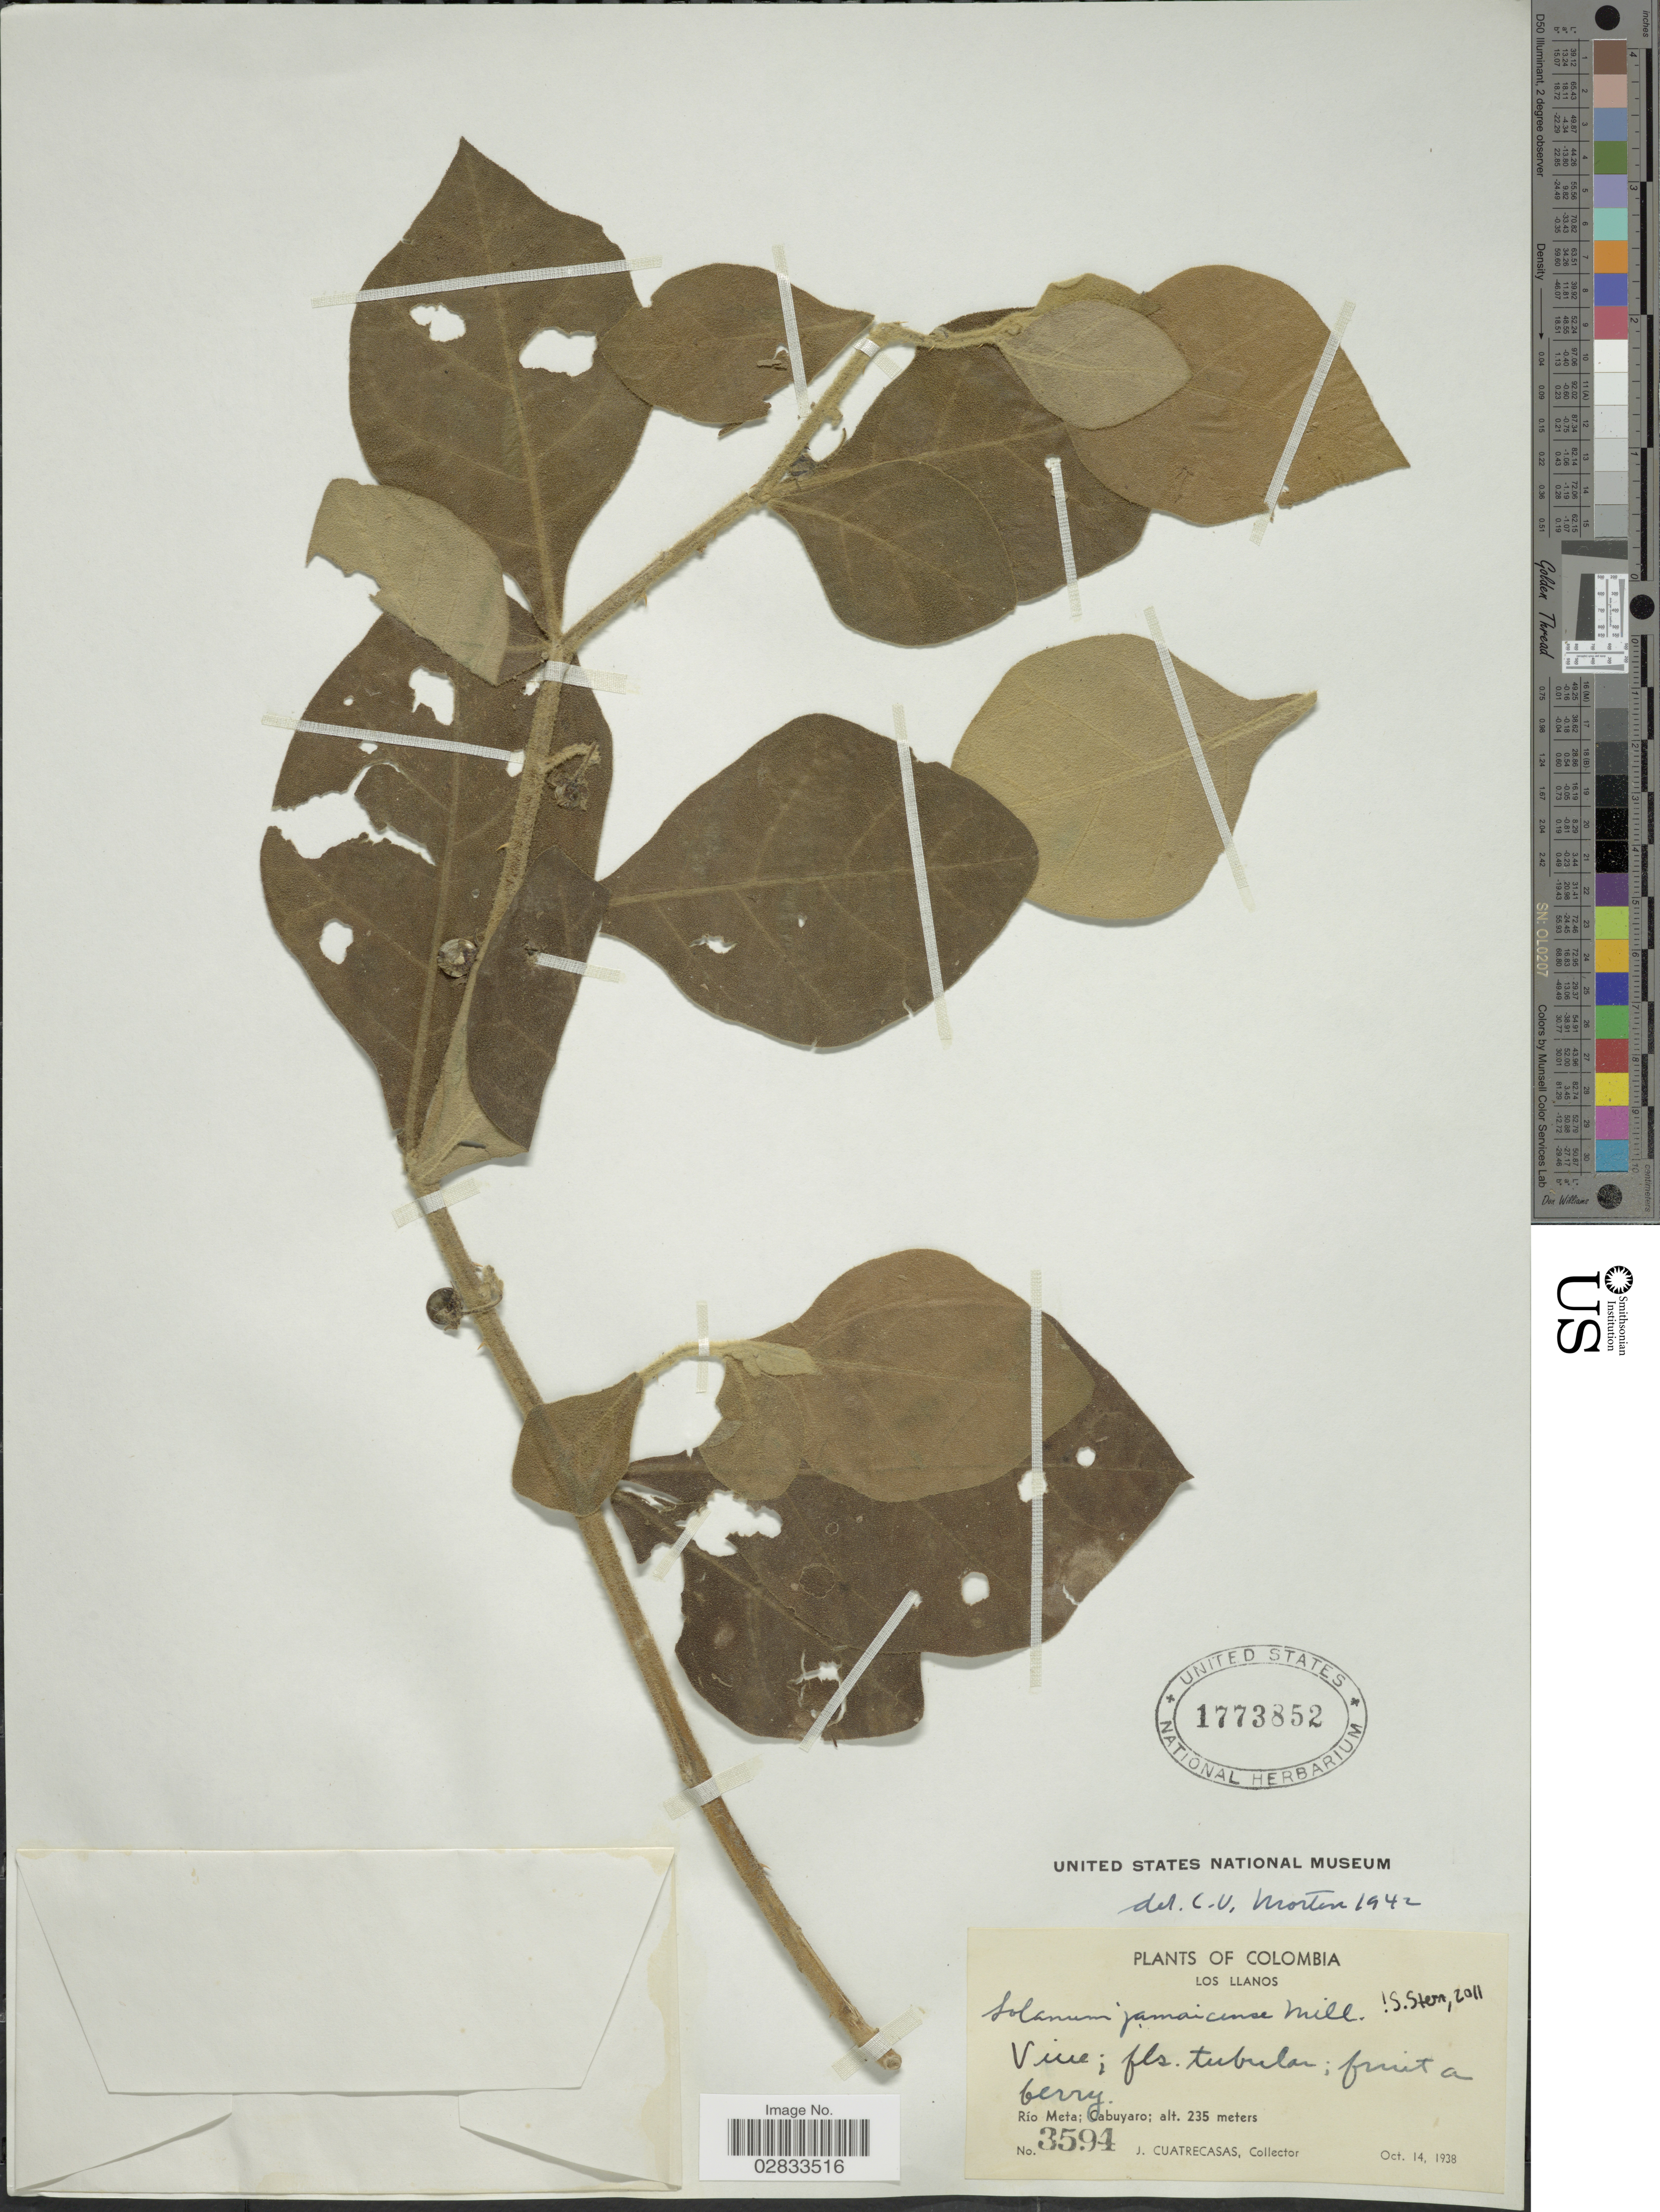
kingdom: Plantae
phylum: Tracheophyta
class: Magnoliopsida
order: Solanales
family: Solanaceae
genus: Solanum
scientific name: Solanum jamaicense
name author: Mill.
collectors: J. Cuatrecasas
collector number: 3594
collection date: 1938-10-14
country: Colombia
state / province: Meta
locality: Los Llanos. Río Meta; Cabuyaro.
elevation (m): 235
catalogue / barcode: US 1773852